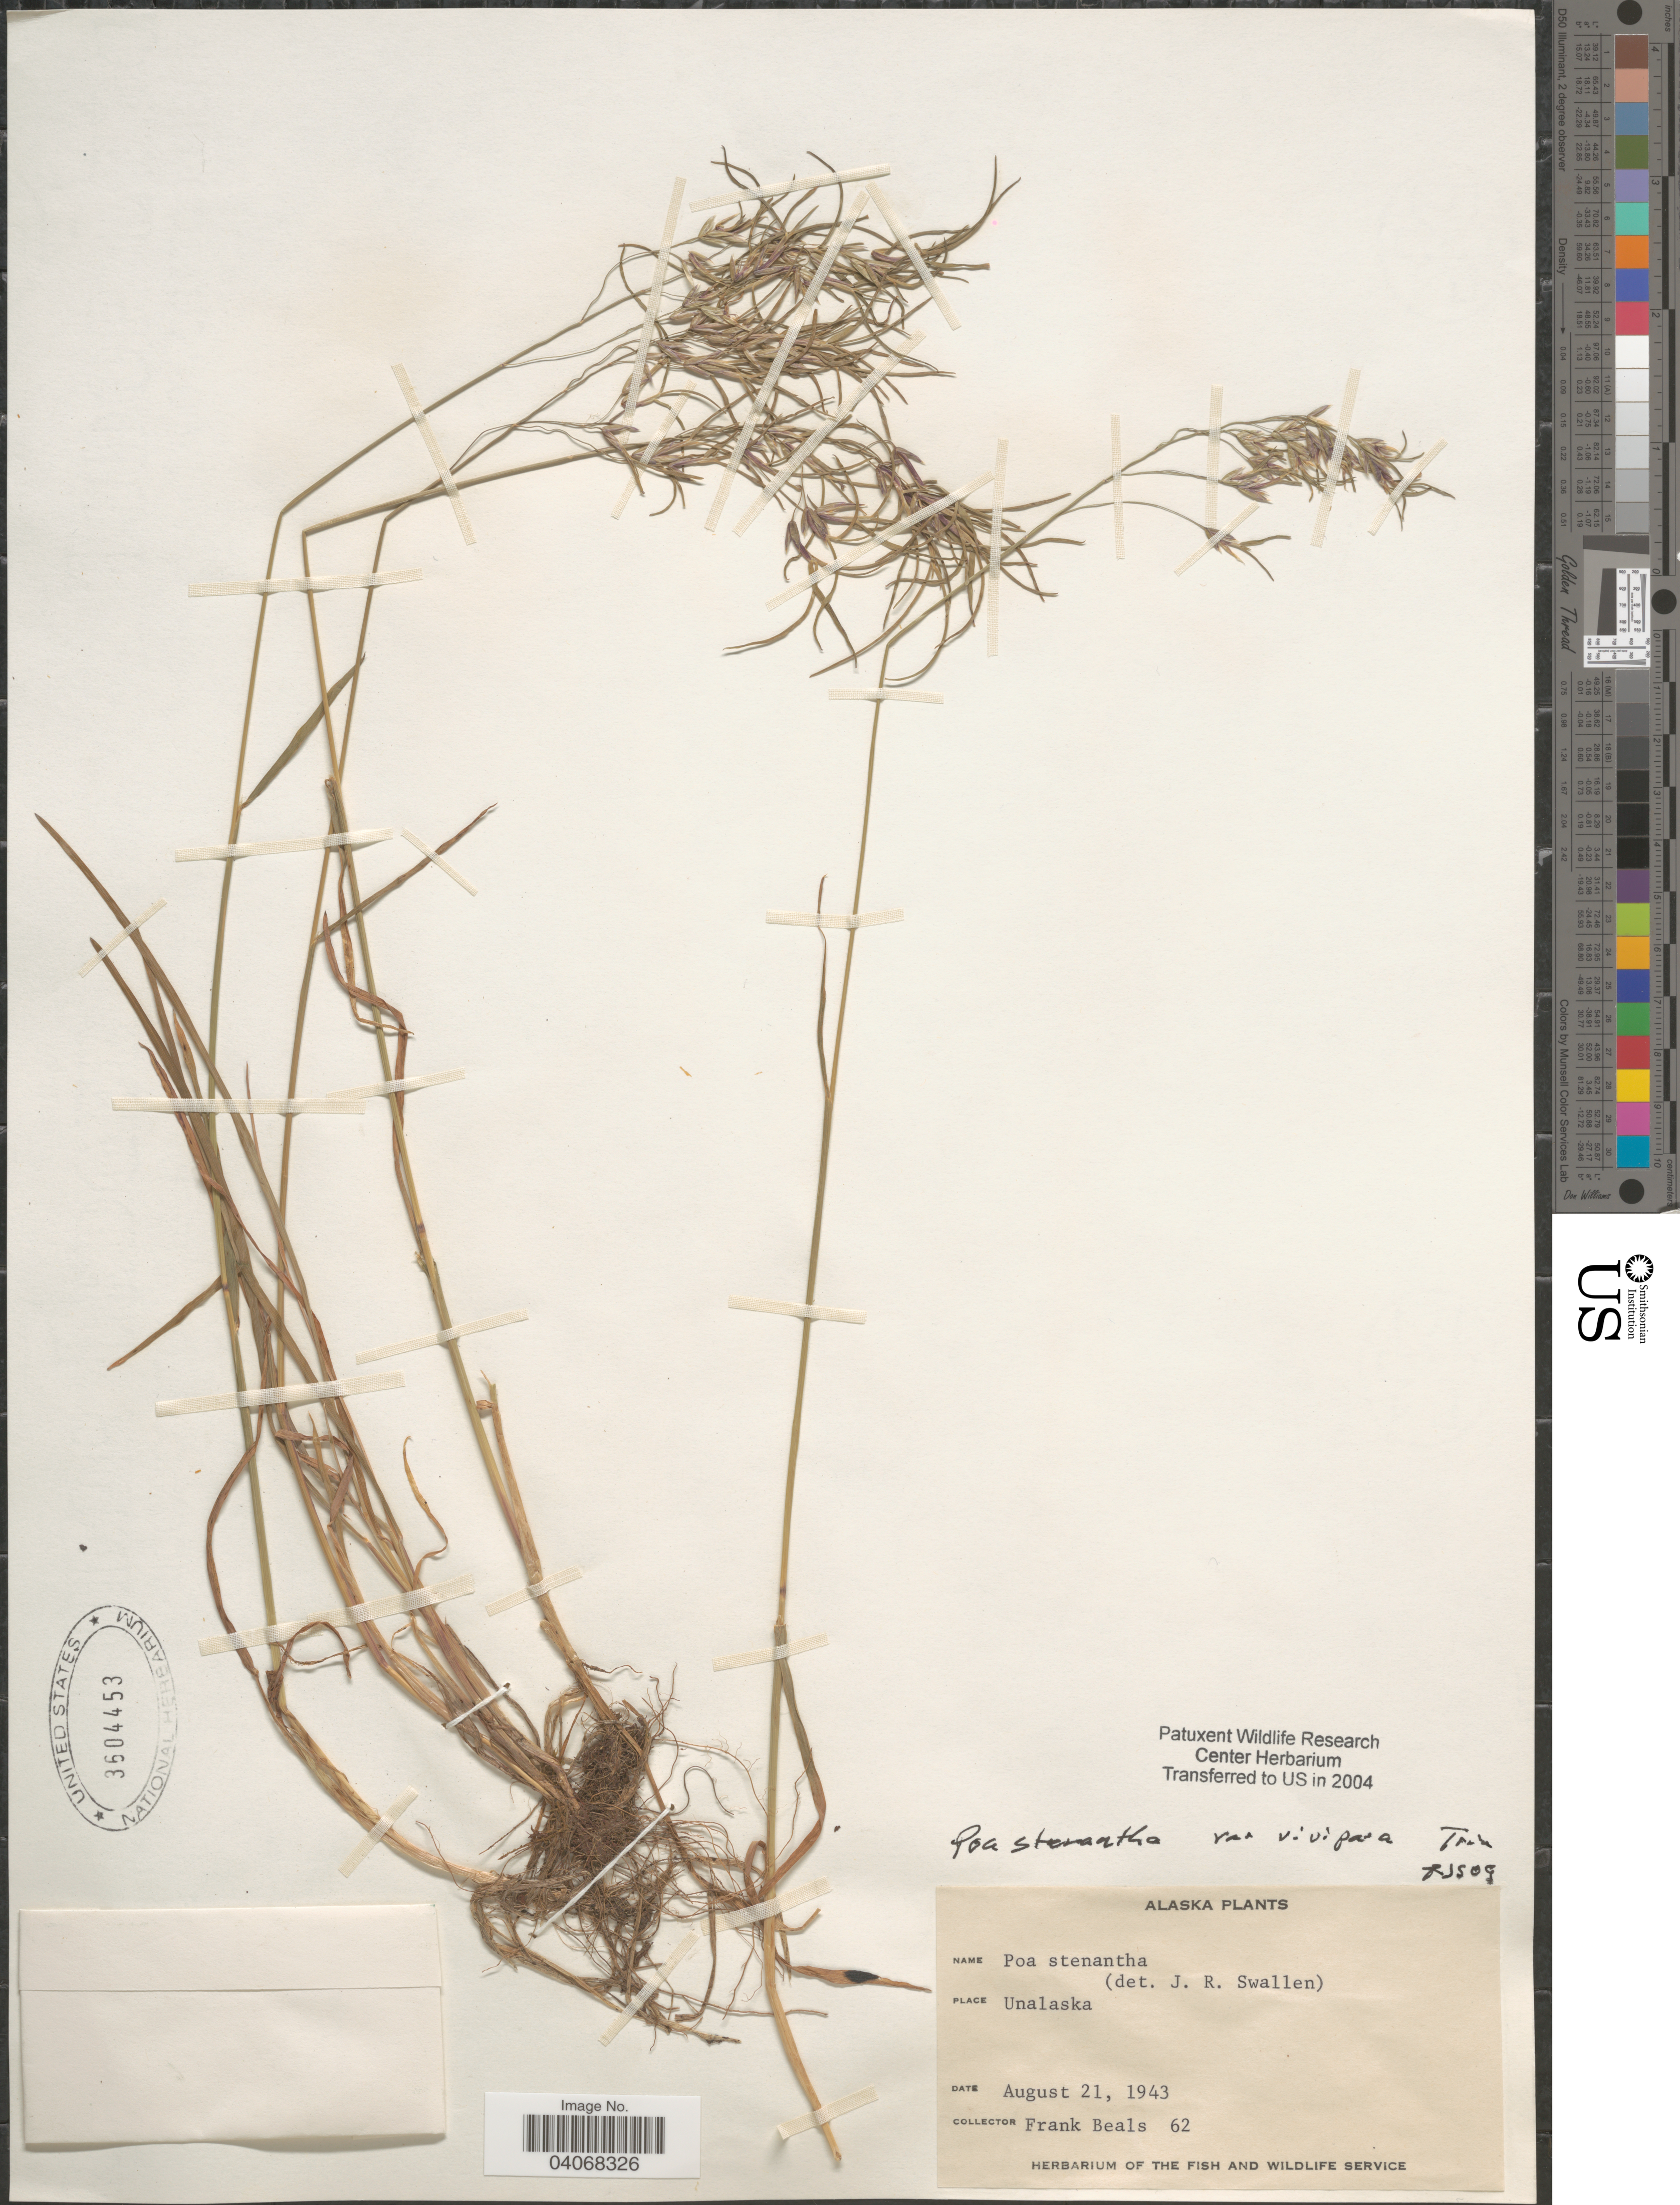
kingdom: Plantae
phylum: Tracheophyta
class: Liliopsida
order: Poales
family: Poaceae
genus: Poa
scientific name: Poa stenantha var. vivipara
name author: Trin.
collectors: F. Beals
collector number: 62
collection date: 1943-08-21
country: United States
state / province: Alaska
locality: Unalaska.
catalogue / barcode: US 3604453